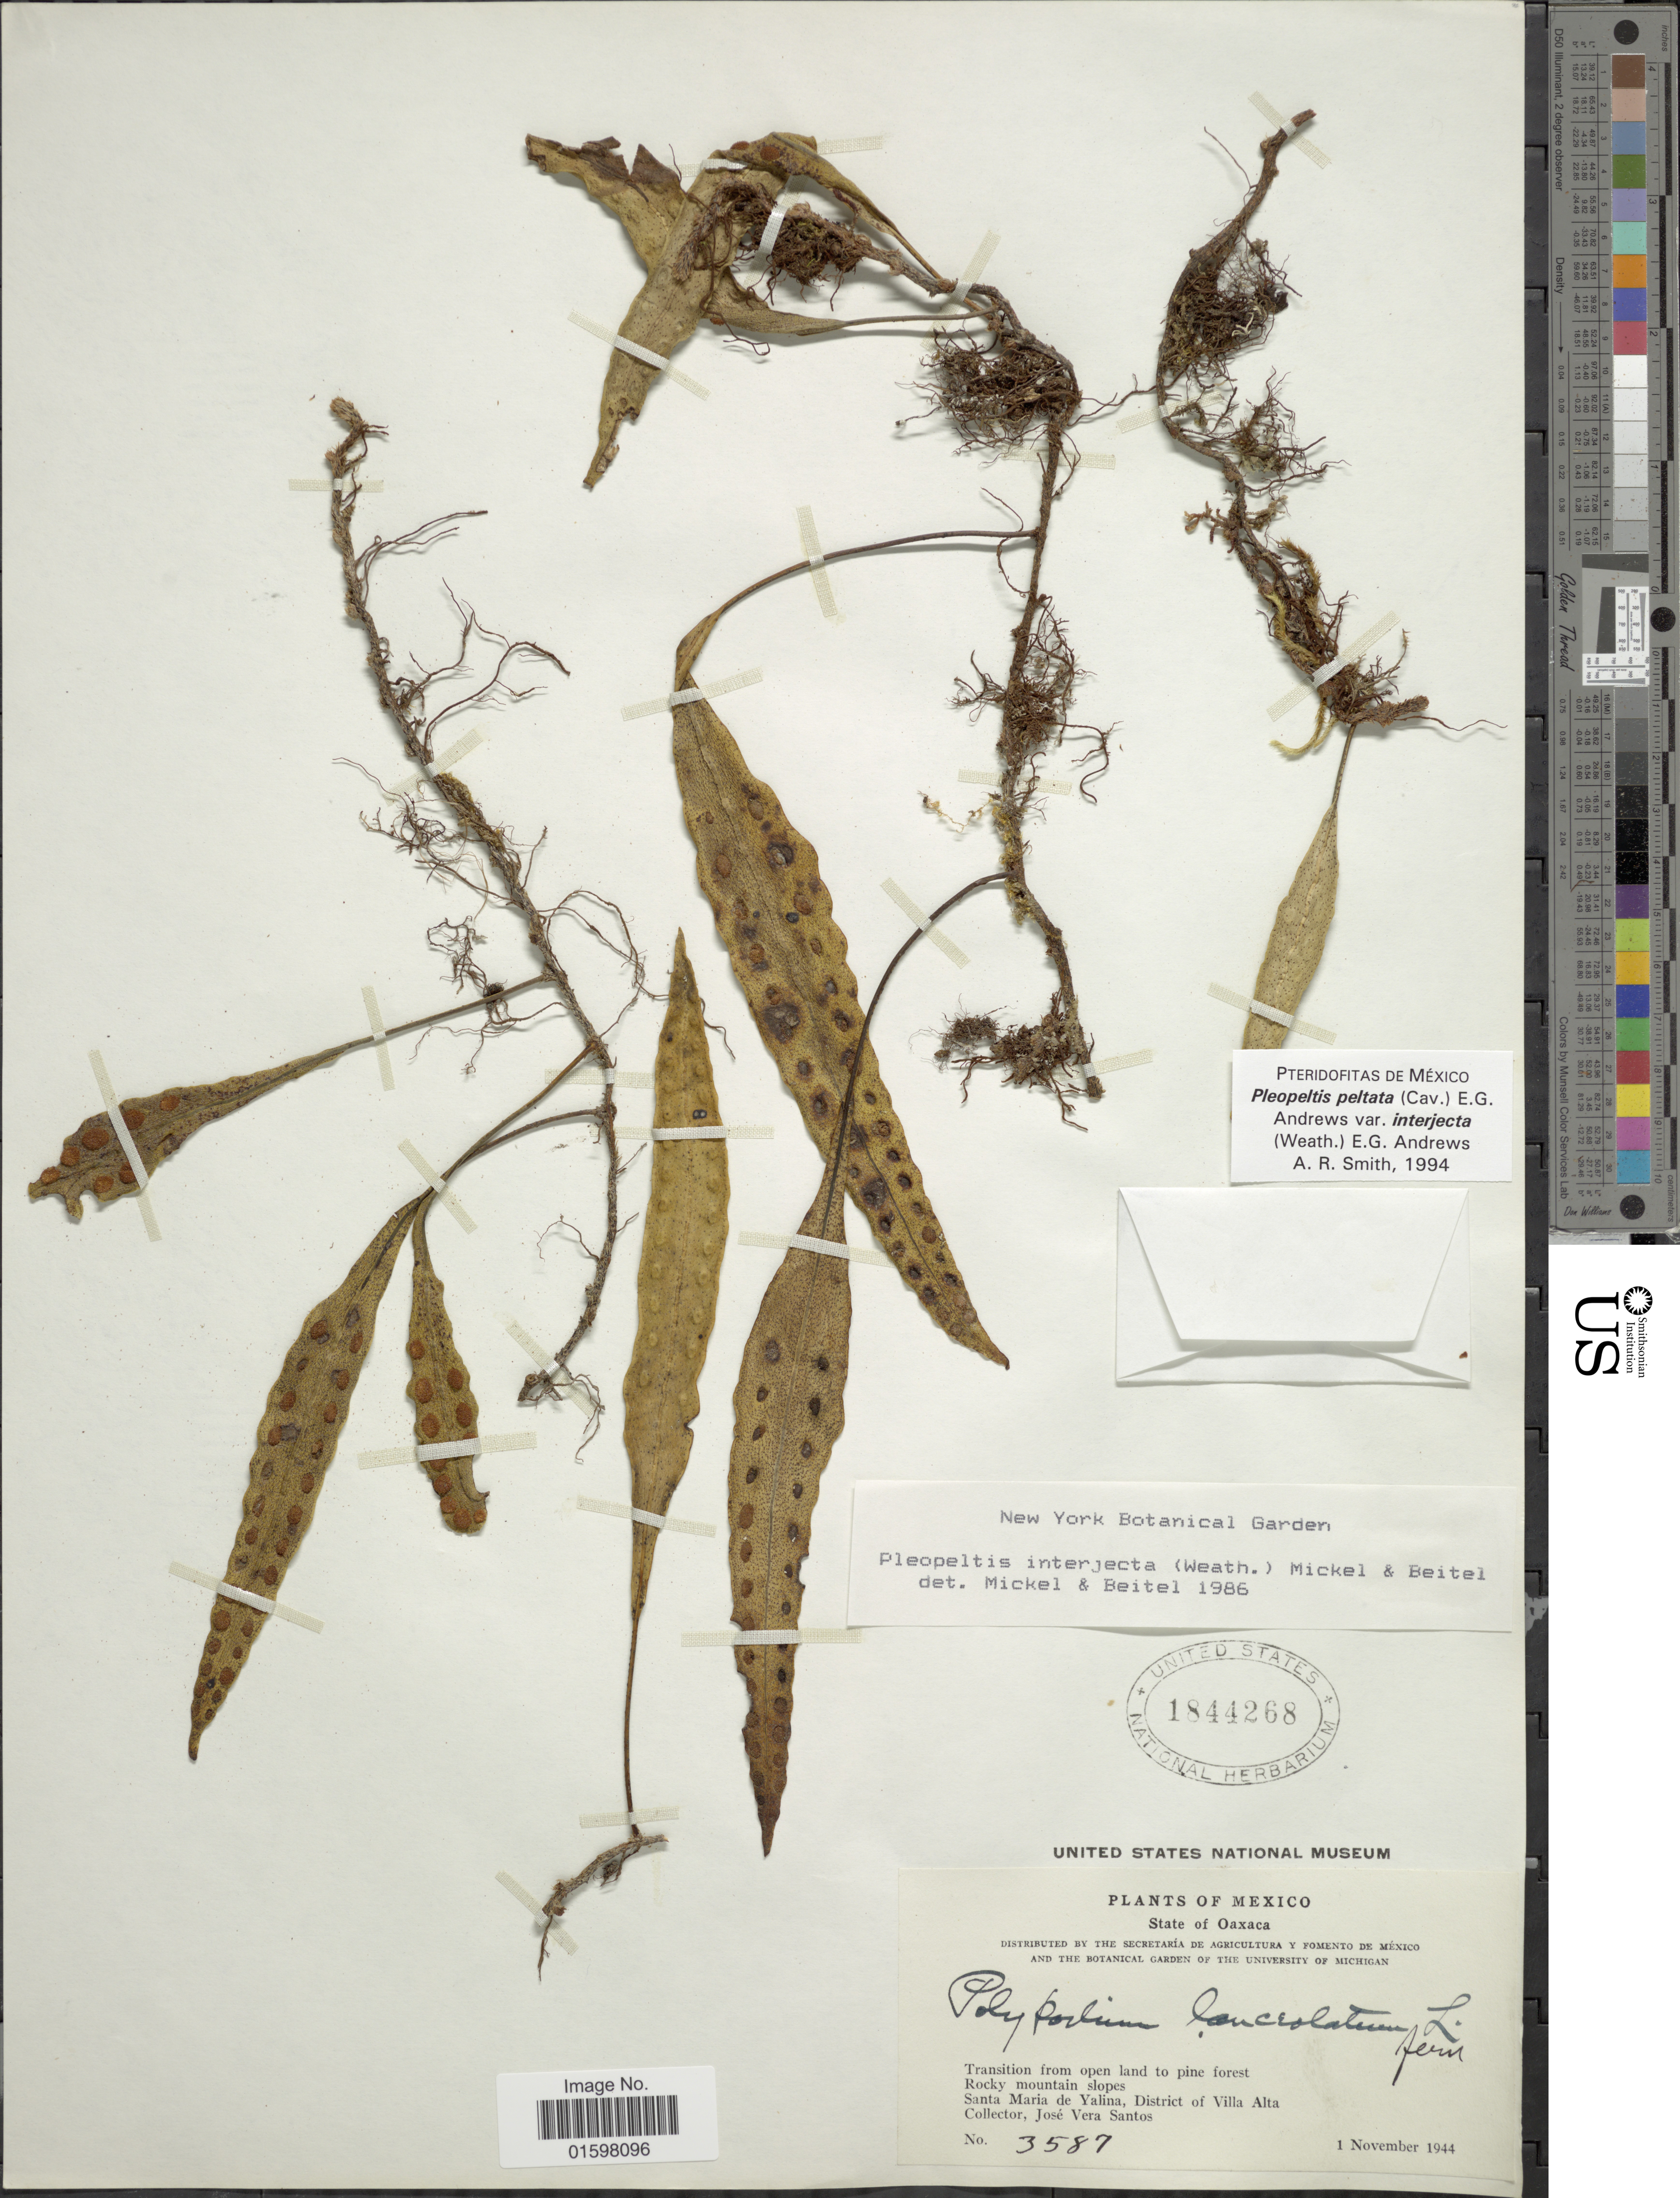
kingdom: Plantae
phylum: Tracheophyta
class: Polypodiopsida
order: Polypodiales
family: Polypodiaceae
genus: Pleopeltis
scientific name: Pleopeltis peltata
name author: Scort.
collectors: J. V. Santos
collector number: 3587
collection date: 1944-11-01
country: Mexico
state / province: Oaxaca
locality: State of Oaxaca. Transition from open land to pine forest. Rocky mountain slopes, Santa Maria de Yalina, District of Villa Alta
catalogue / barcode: US 1844268